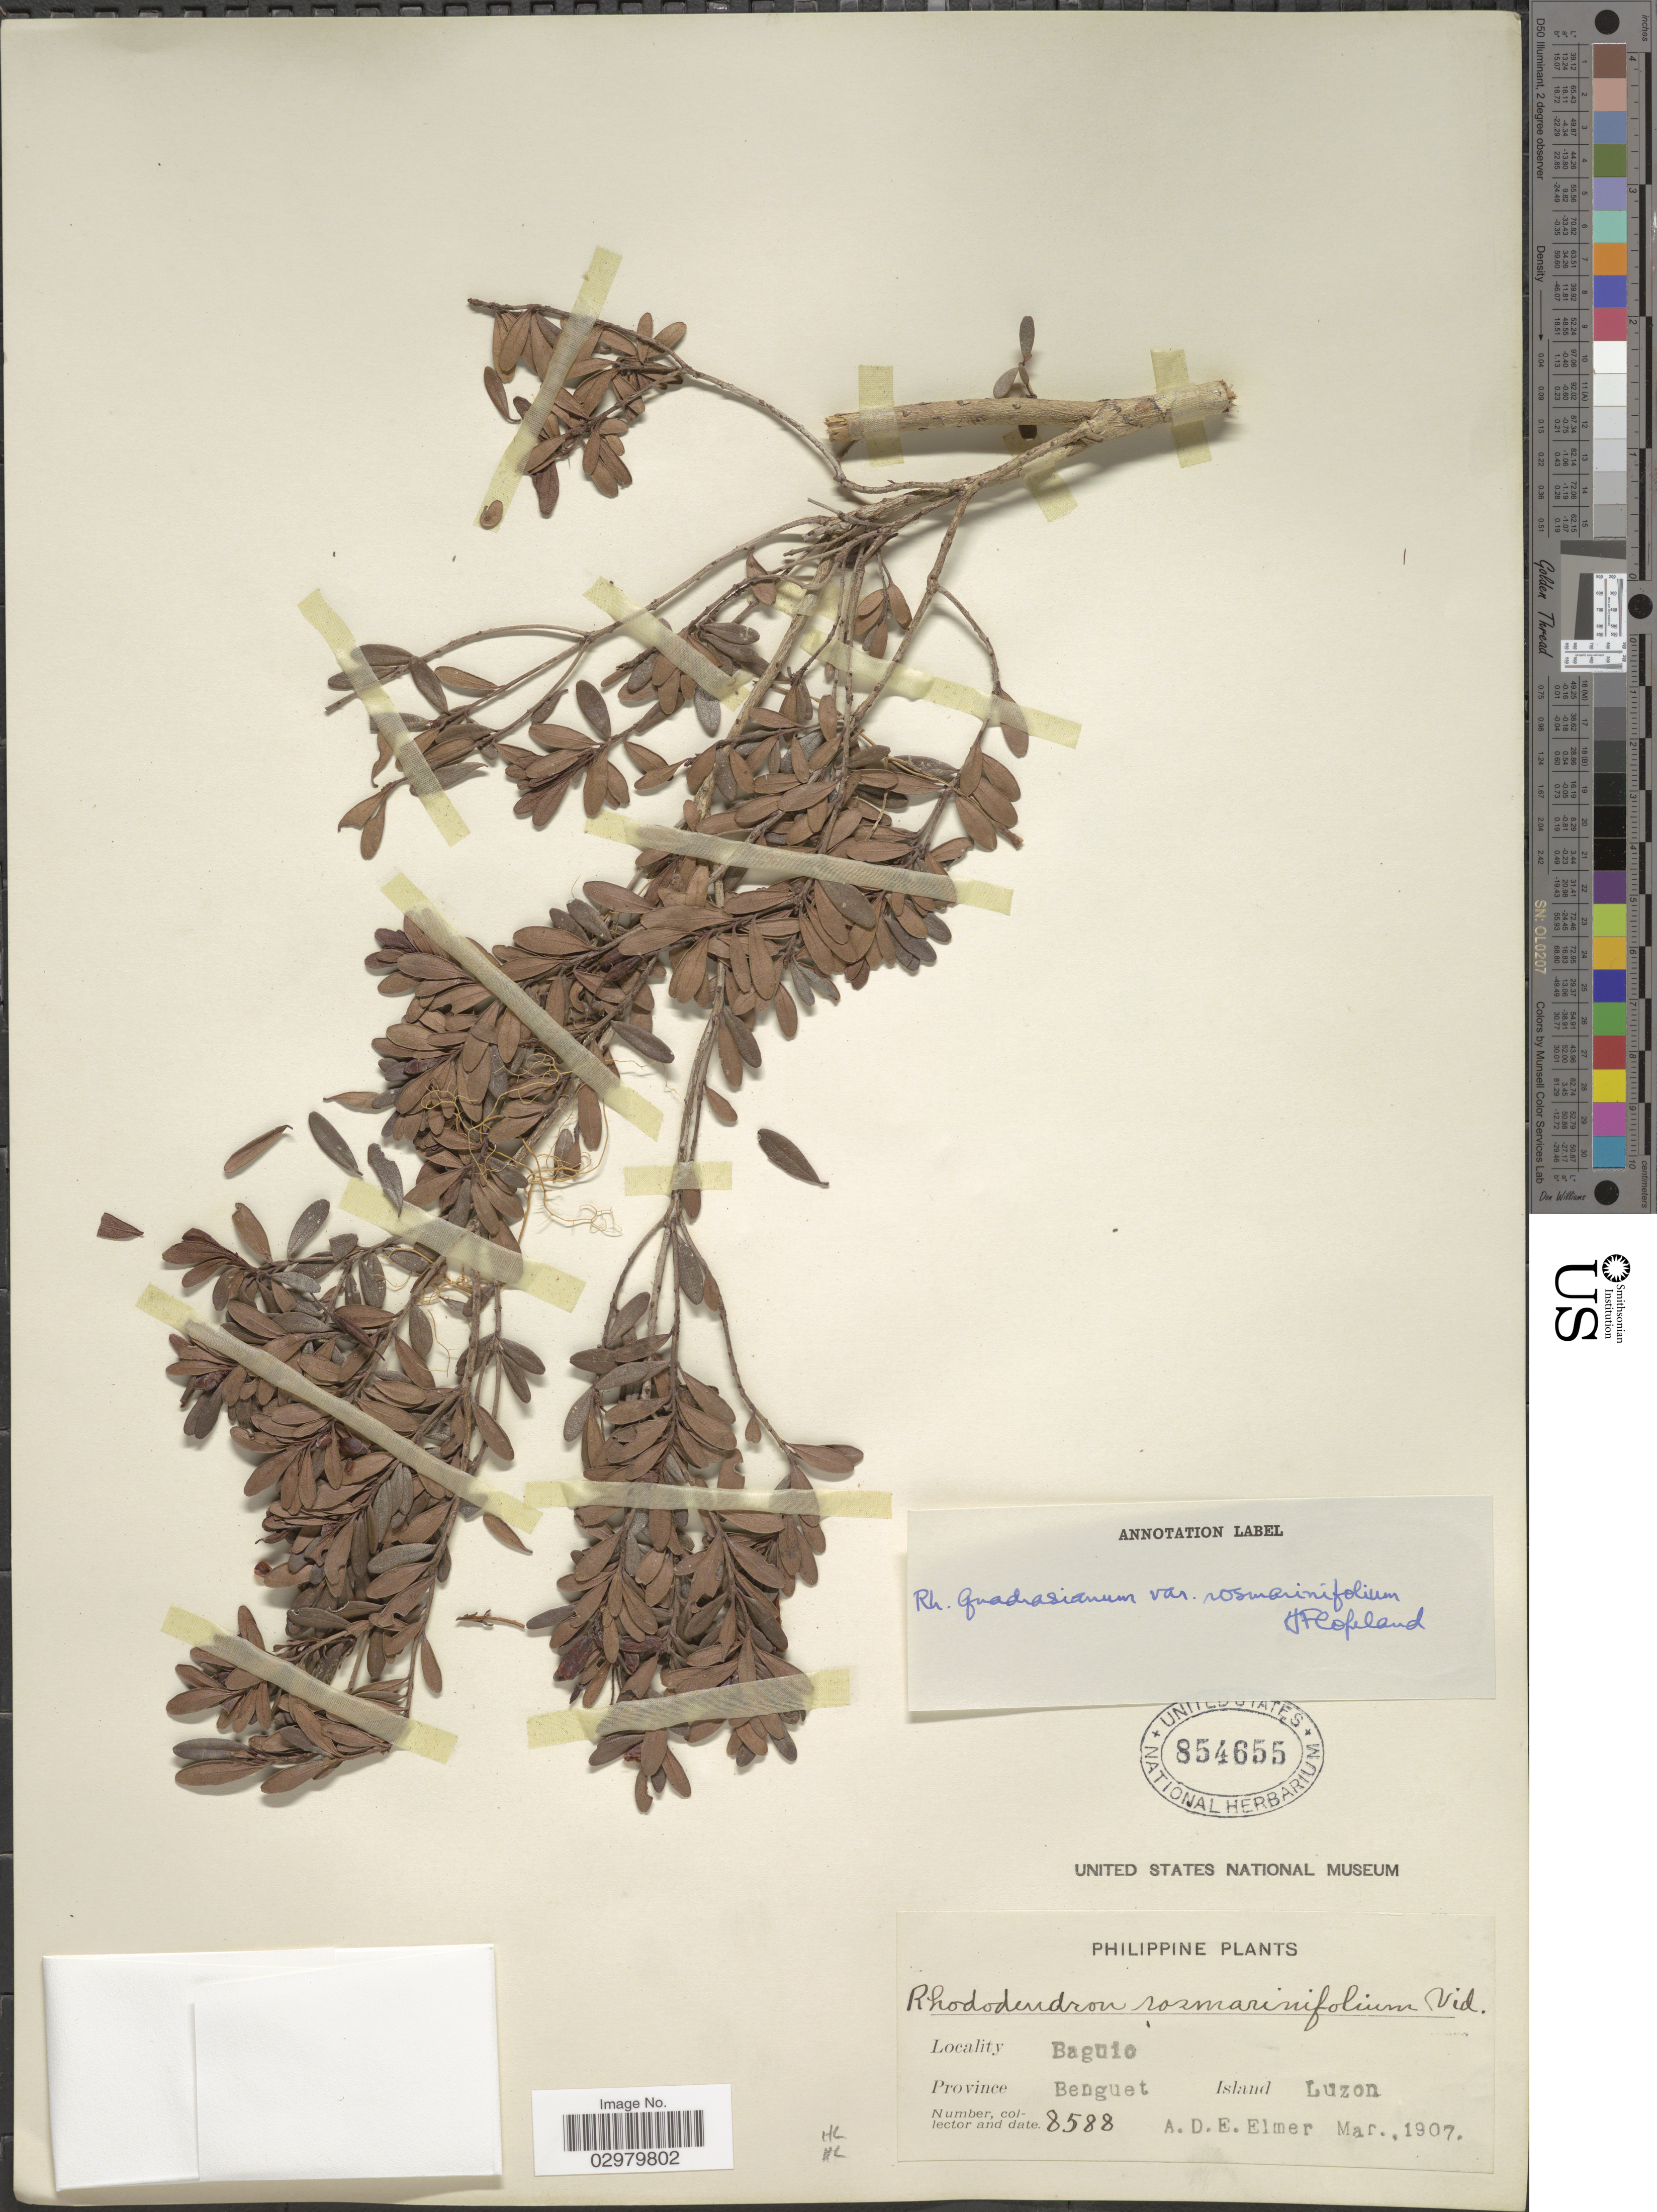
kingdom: Plantae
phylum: Tracheophyta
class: Magnoliopsida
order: Ericales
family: Ericaceae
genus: Rhododendron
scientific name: Rhododendron quadrasianum var. rosmarinifolium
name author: (S. Vidal) H.F. Copel.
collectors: A. D. E. Elmer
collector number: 8588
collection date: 1907-03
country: Philippines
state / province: Cordillera (Administrative Region)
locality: Philippine Islands. Baguio. Province Benguet. Island Luzon.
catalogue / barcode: US 854655